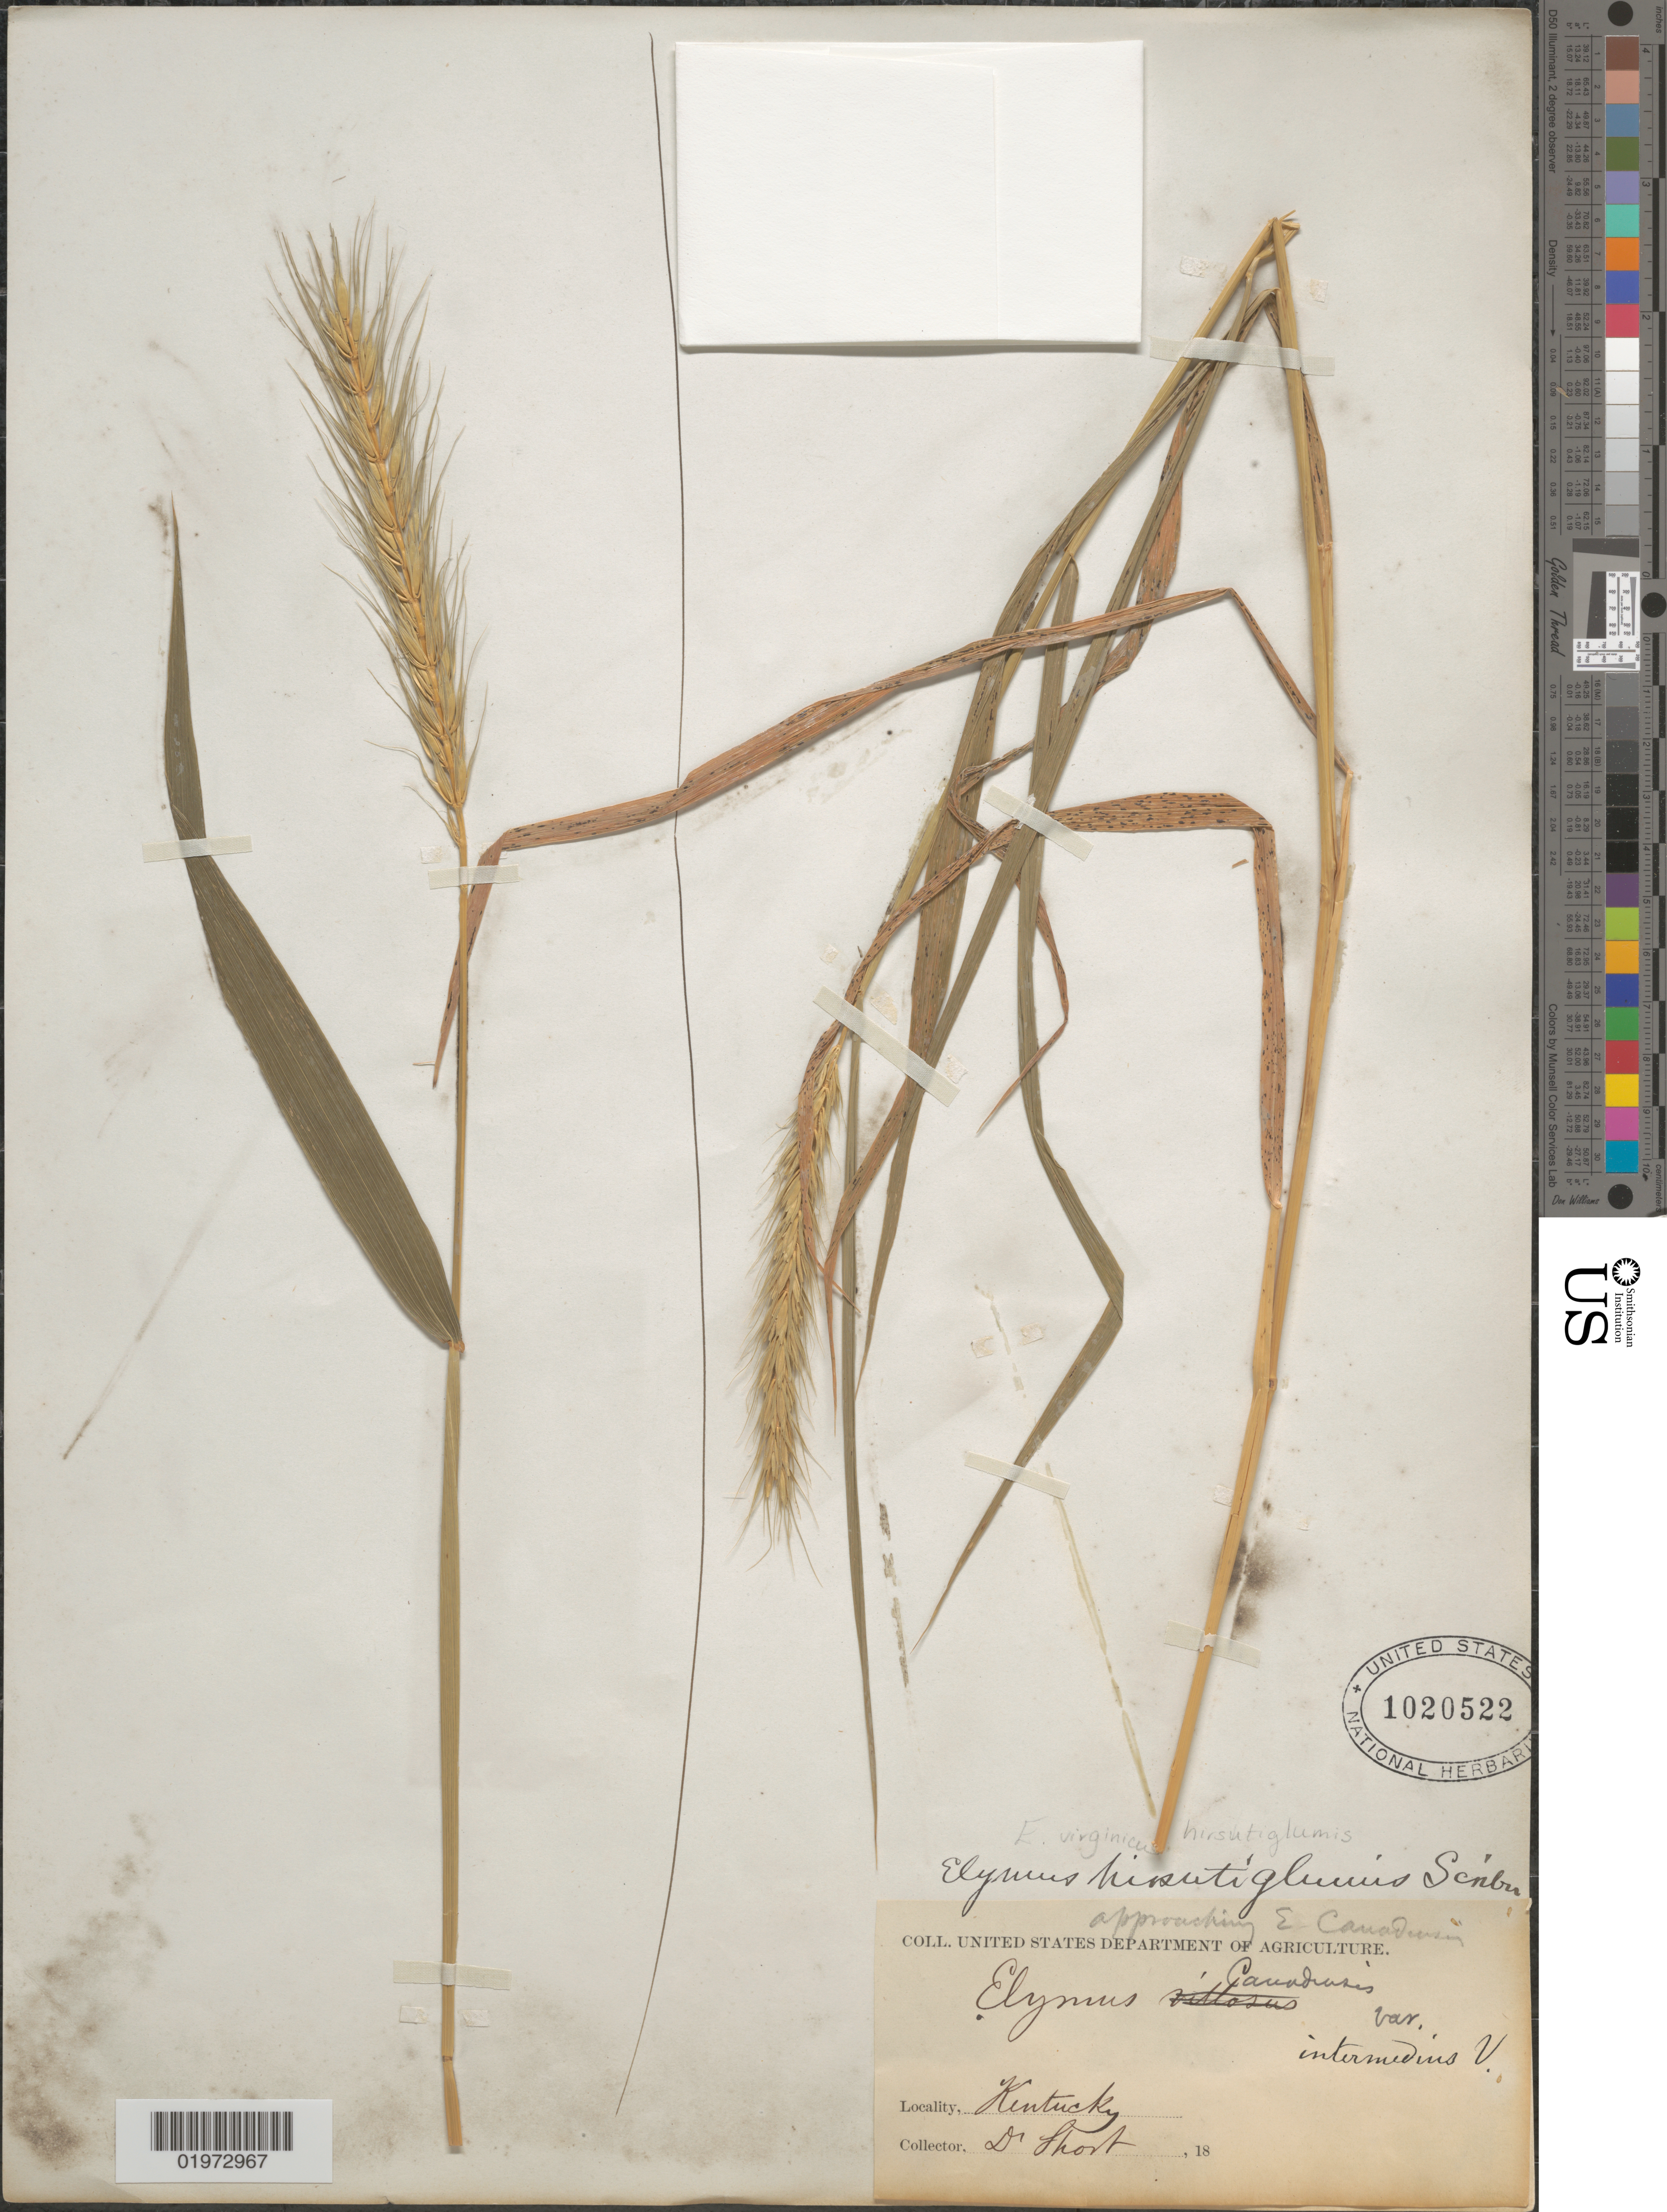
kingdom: Plantae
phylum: Tracheophyta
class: Liliopsida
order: Poales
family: Poaceae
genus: Elymus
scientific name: Elymus virginicus var. intermedius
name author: L.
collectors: Short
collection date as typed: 18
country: United States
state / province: Kentucky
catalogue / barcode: US 1020522